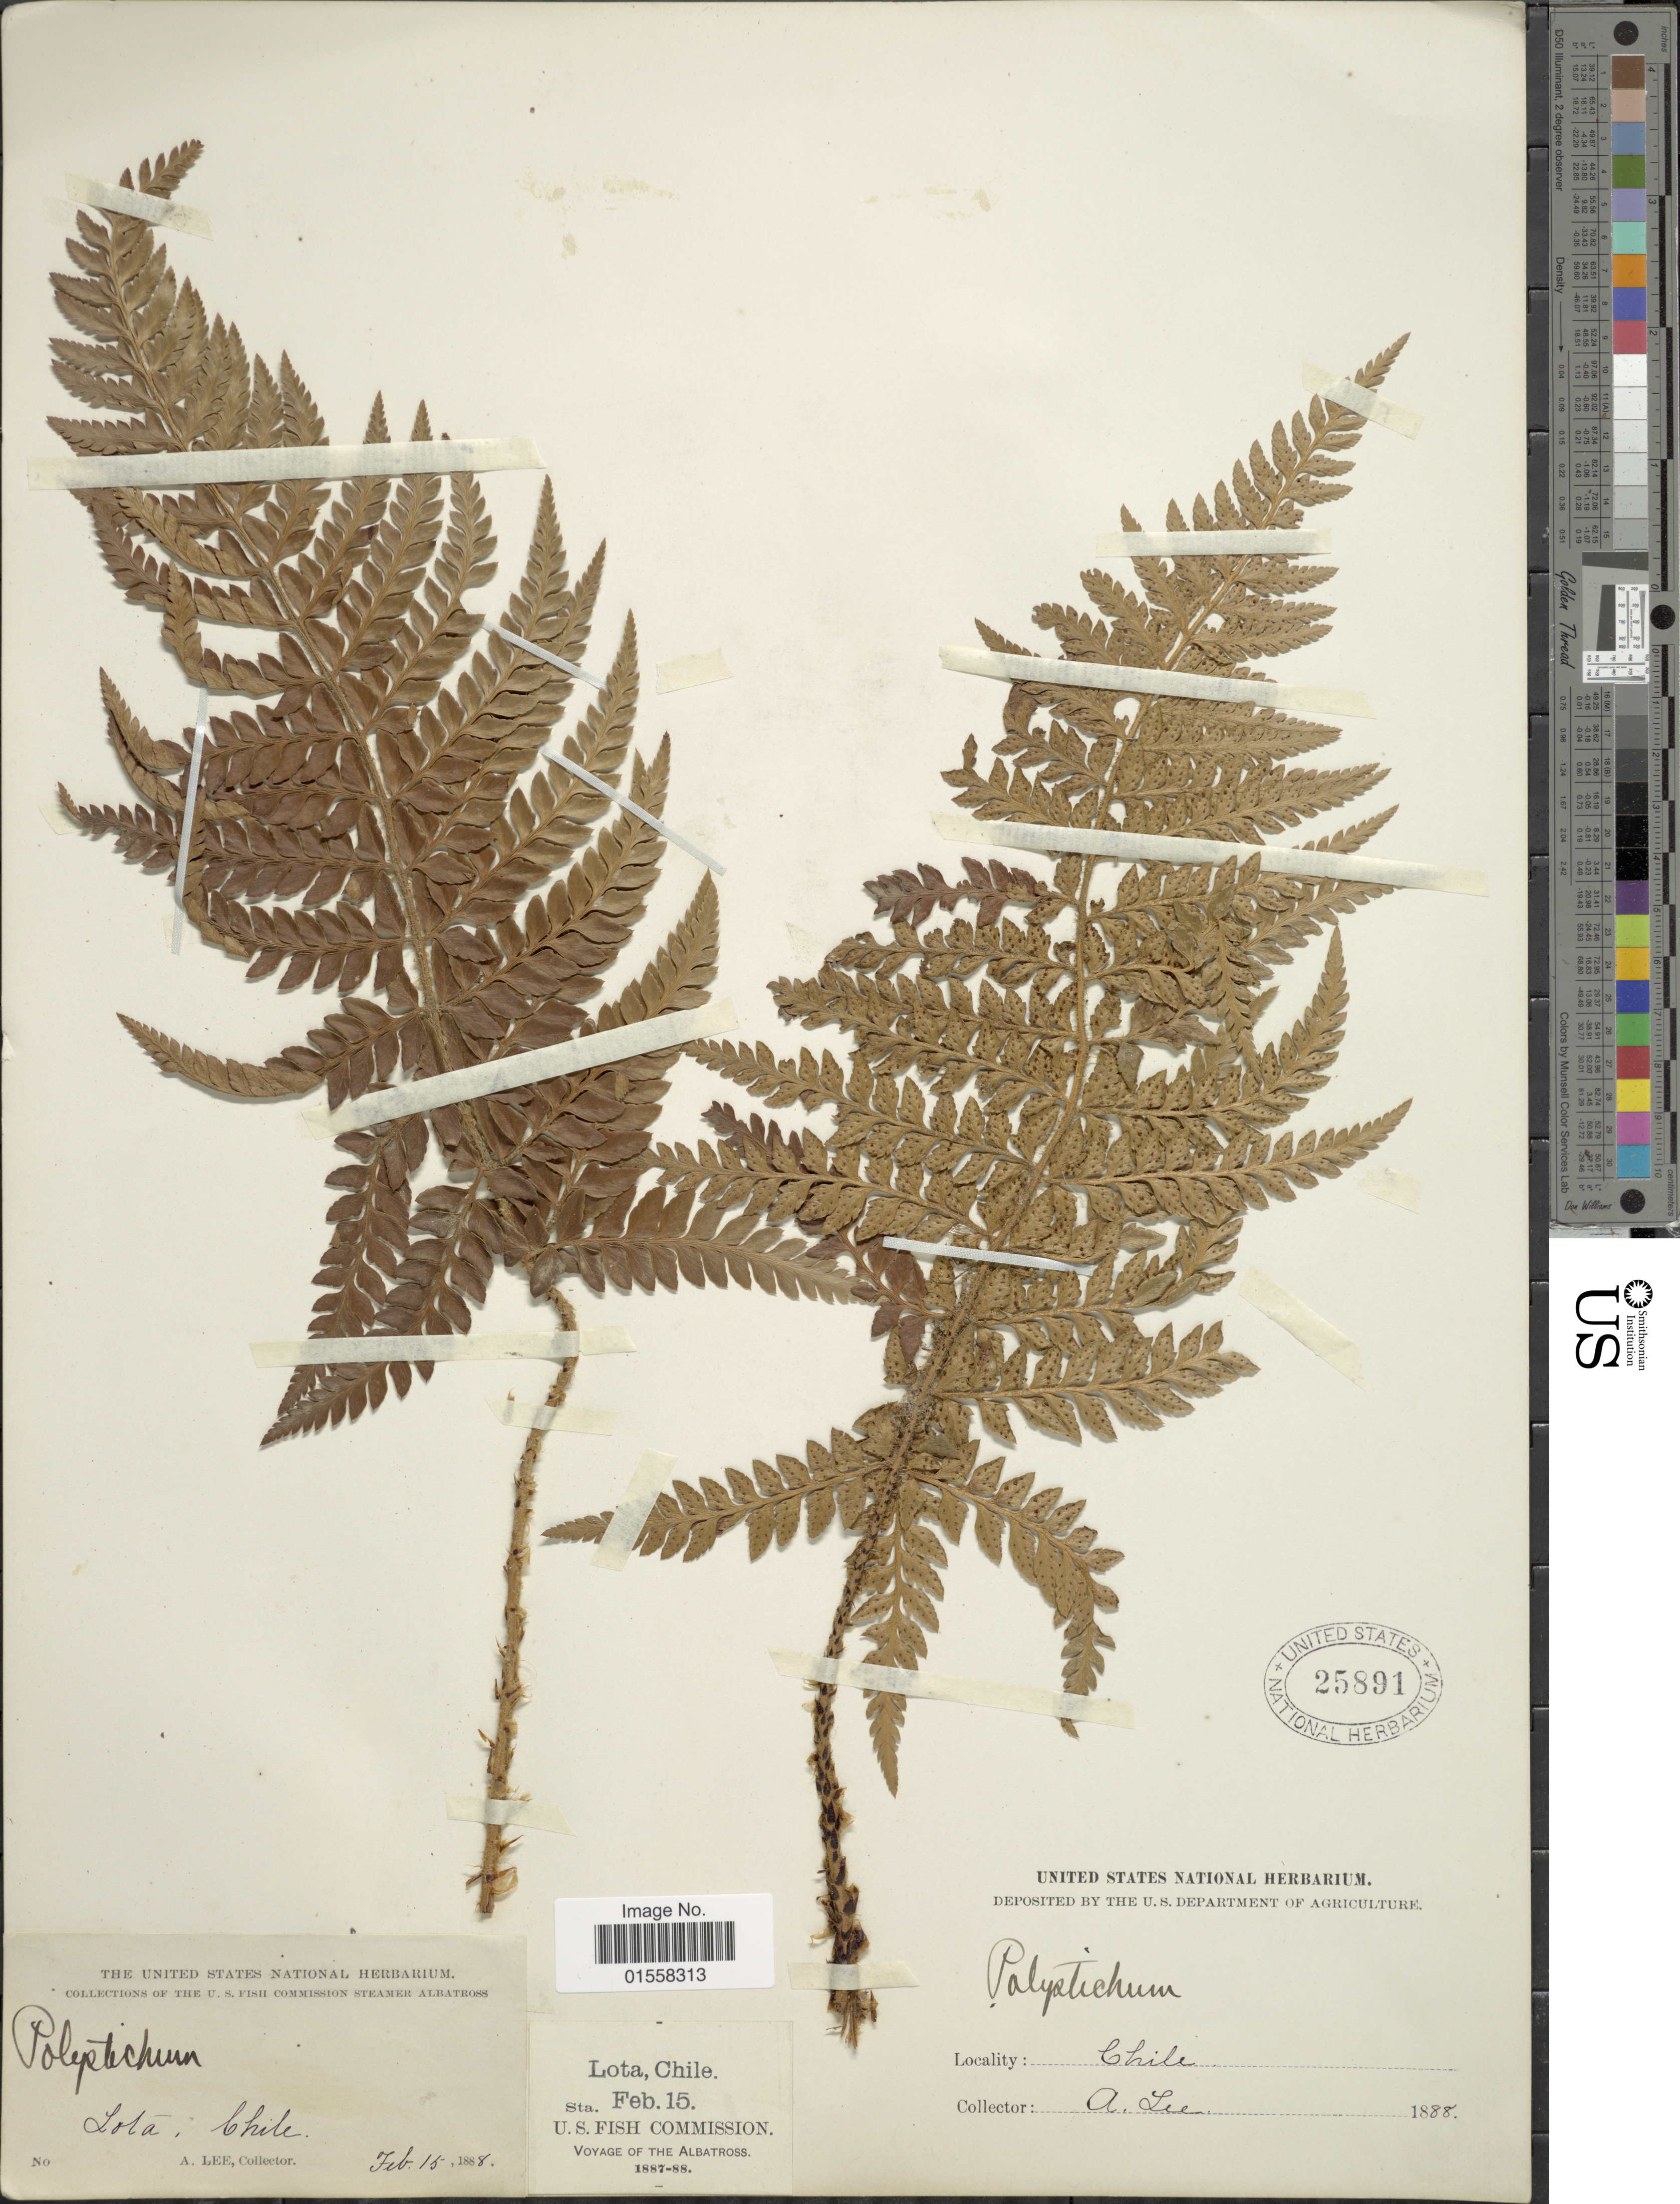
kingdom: Plantae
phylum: Tracheophyta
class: Polypodiopsida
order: Polypodiales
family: Dryopteridaceae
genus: Polystichum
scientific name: Polystichum chilense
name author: (Christ) Diels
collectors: L. Lee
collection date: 1888-02-15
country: Chile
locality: Lota, Chile.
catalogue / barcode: US 25891